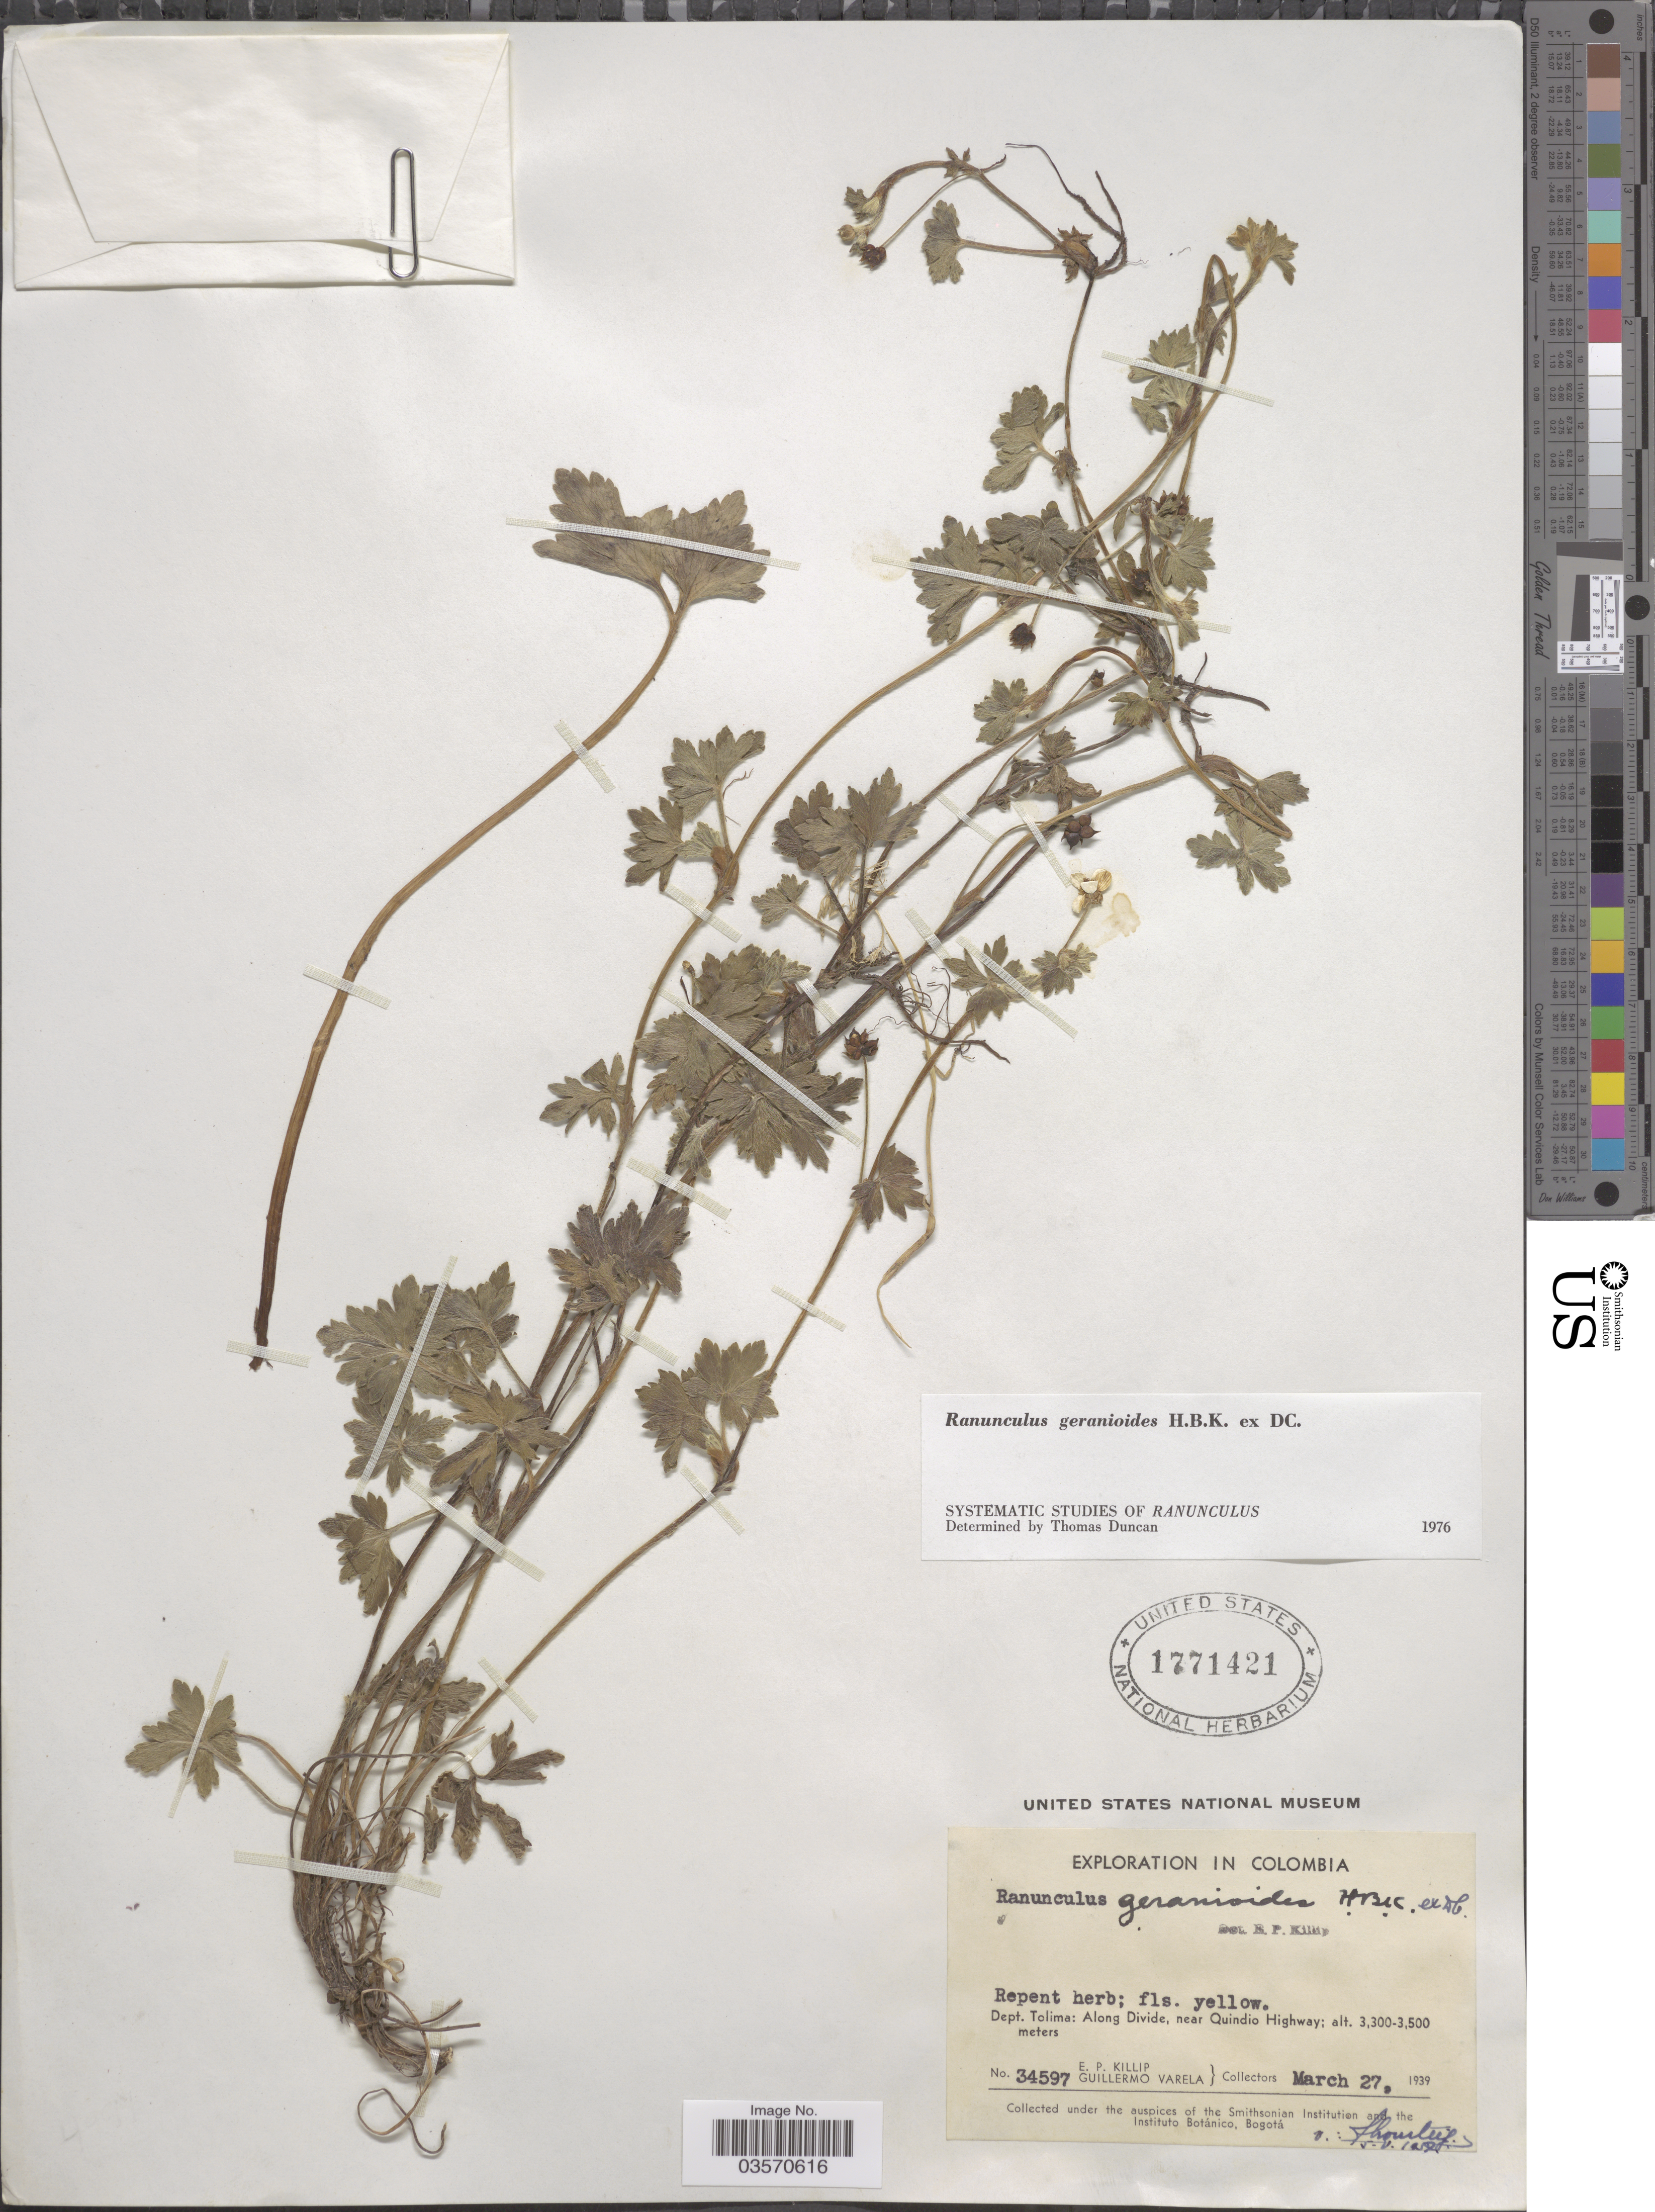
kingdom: Plantae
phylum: Tracheophyta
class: Magnoliopsida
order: Ranunculales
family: Ranunculaceae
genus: Ranunculus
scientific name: Ranunculus geranioides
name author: Humb. et al. ex DC.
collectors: E. P. Killip & G. Varela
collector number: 34597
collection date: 1939-03-27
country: Colombia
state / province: Tolima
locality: Dept. Tolima: Along Divide, near Quindio Highway.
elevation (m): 3300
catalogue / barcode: US 1771421